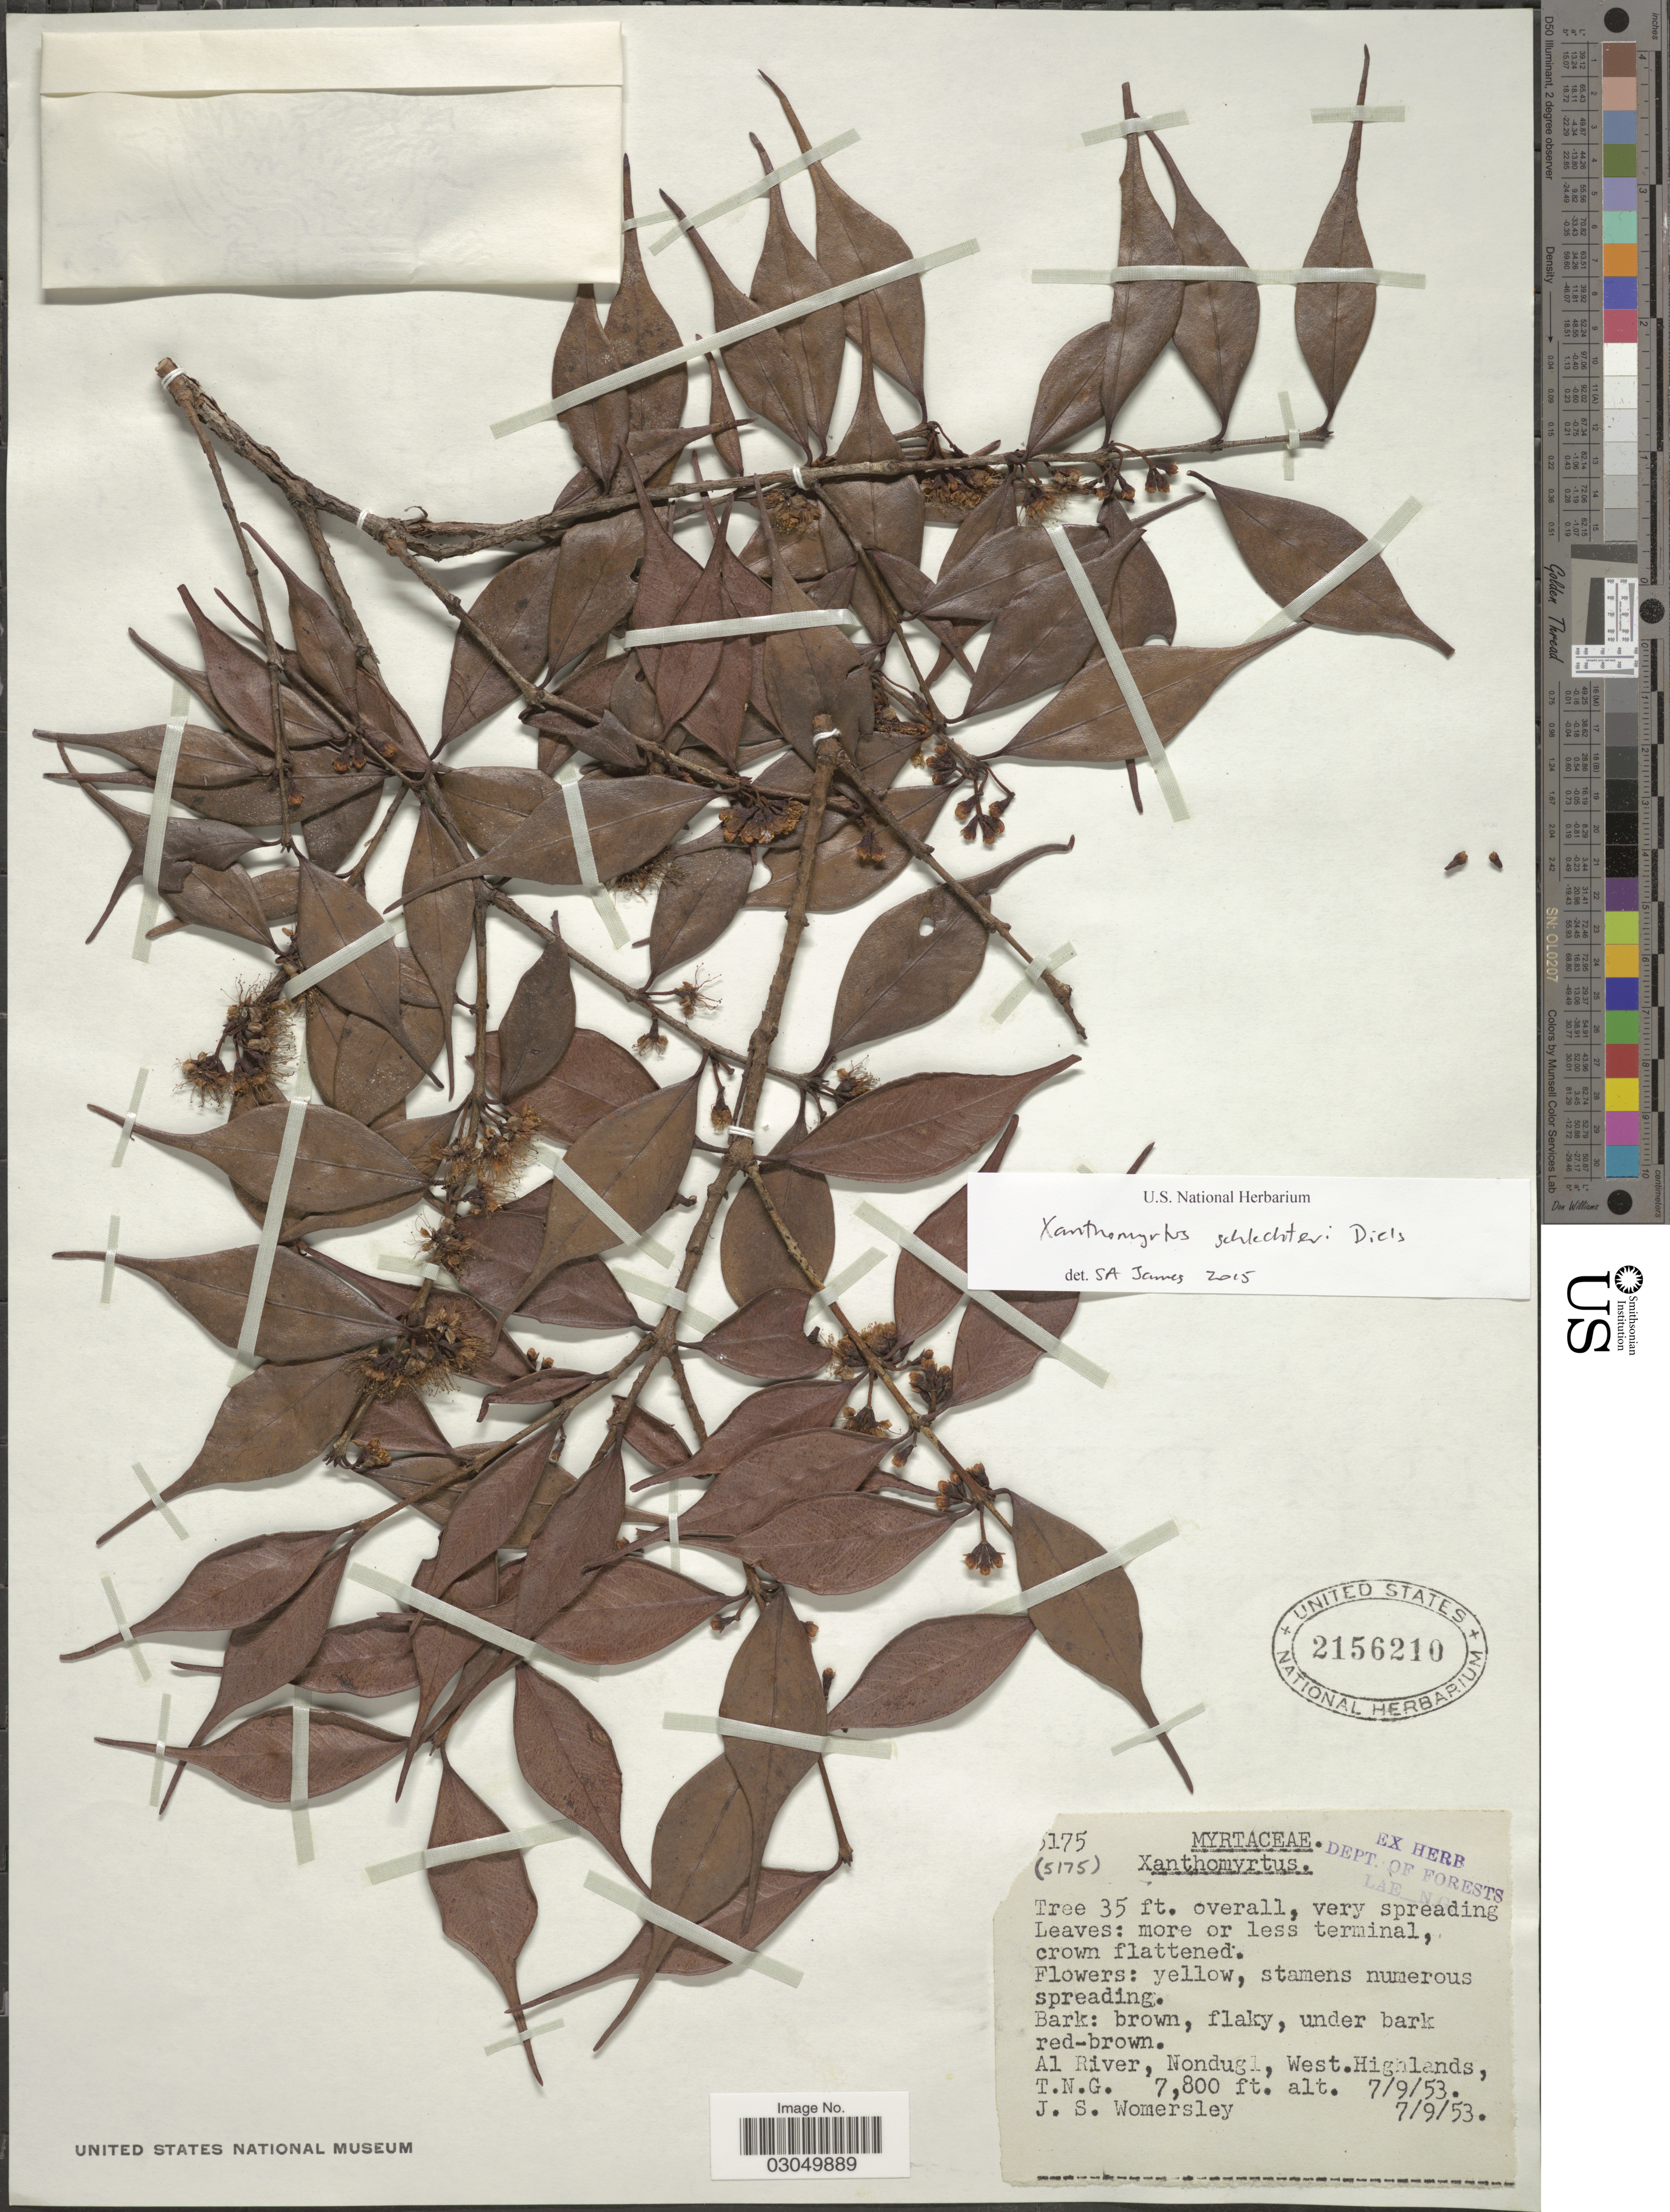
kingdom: Plantae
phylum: Tracheophyta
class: Magnoliopsida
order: Myrtales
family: Myrtaceae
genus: Xanthomyrtus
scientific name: Xanthomyrtus schlechteri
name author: Diels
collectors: J. S. Womersley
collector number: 5175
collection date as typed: Transcribed d/m/y: 7/9/53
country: Papua New Guinea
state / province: Western Highlands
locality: Al River, Nondugl, West. Highlands, T.N.G.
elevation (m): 2377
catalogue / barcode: US 2156210